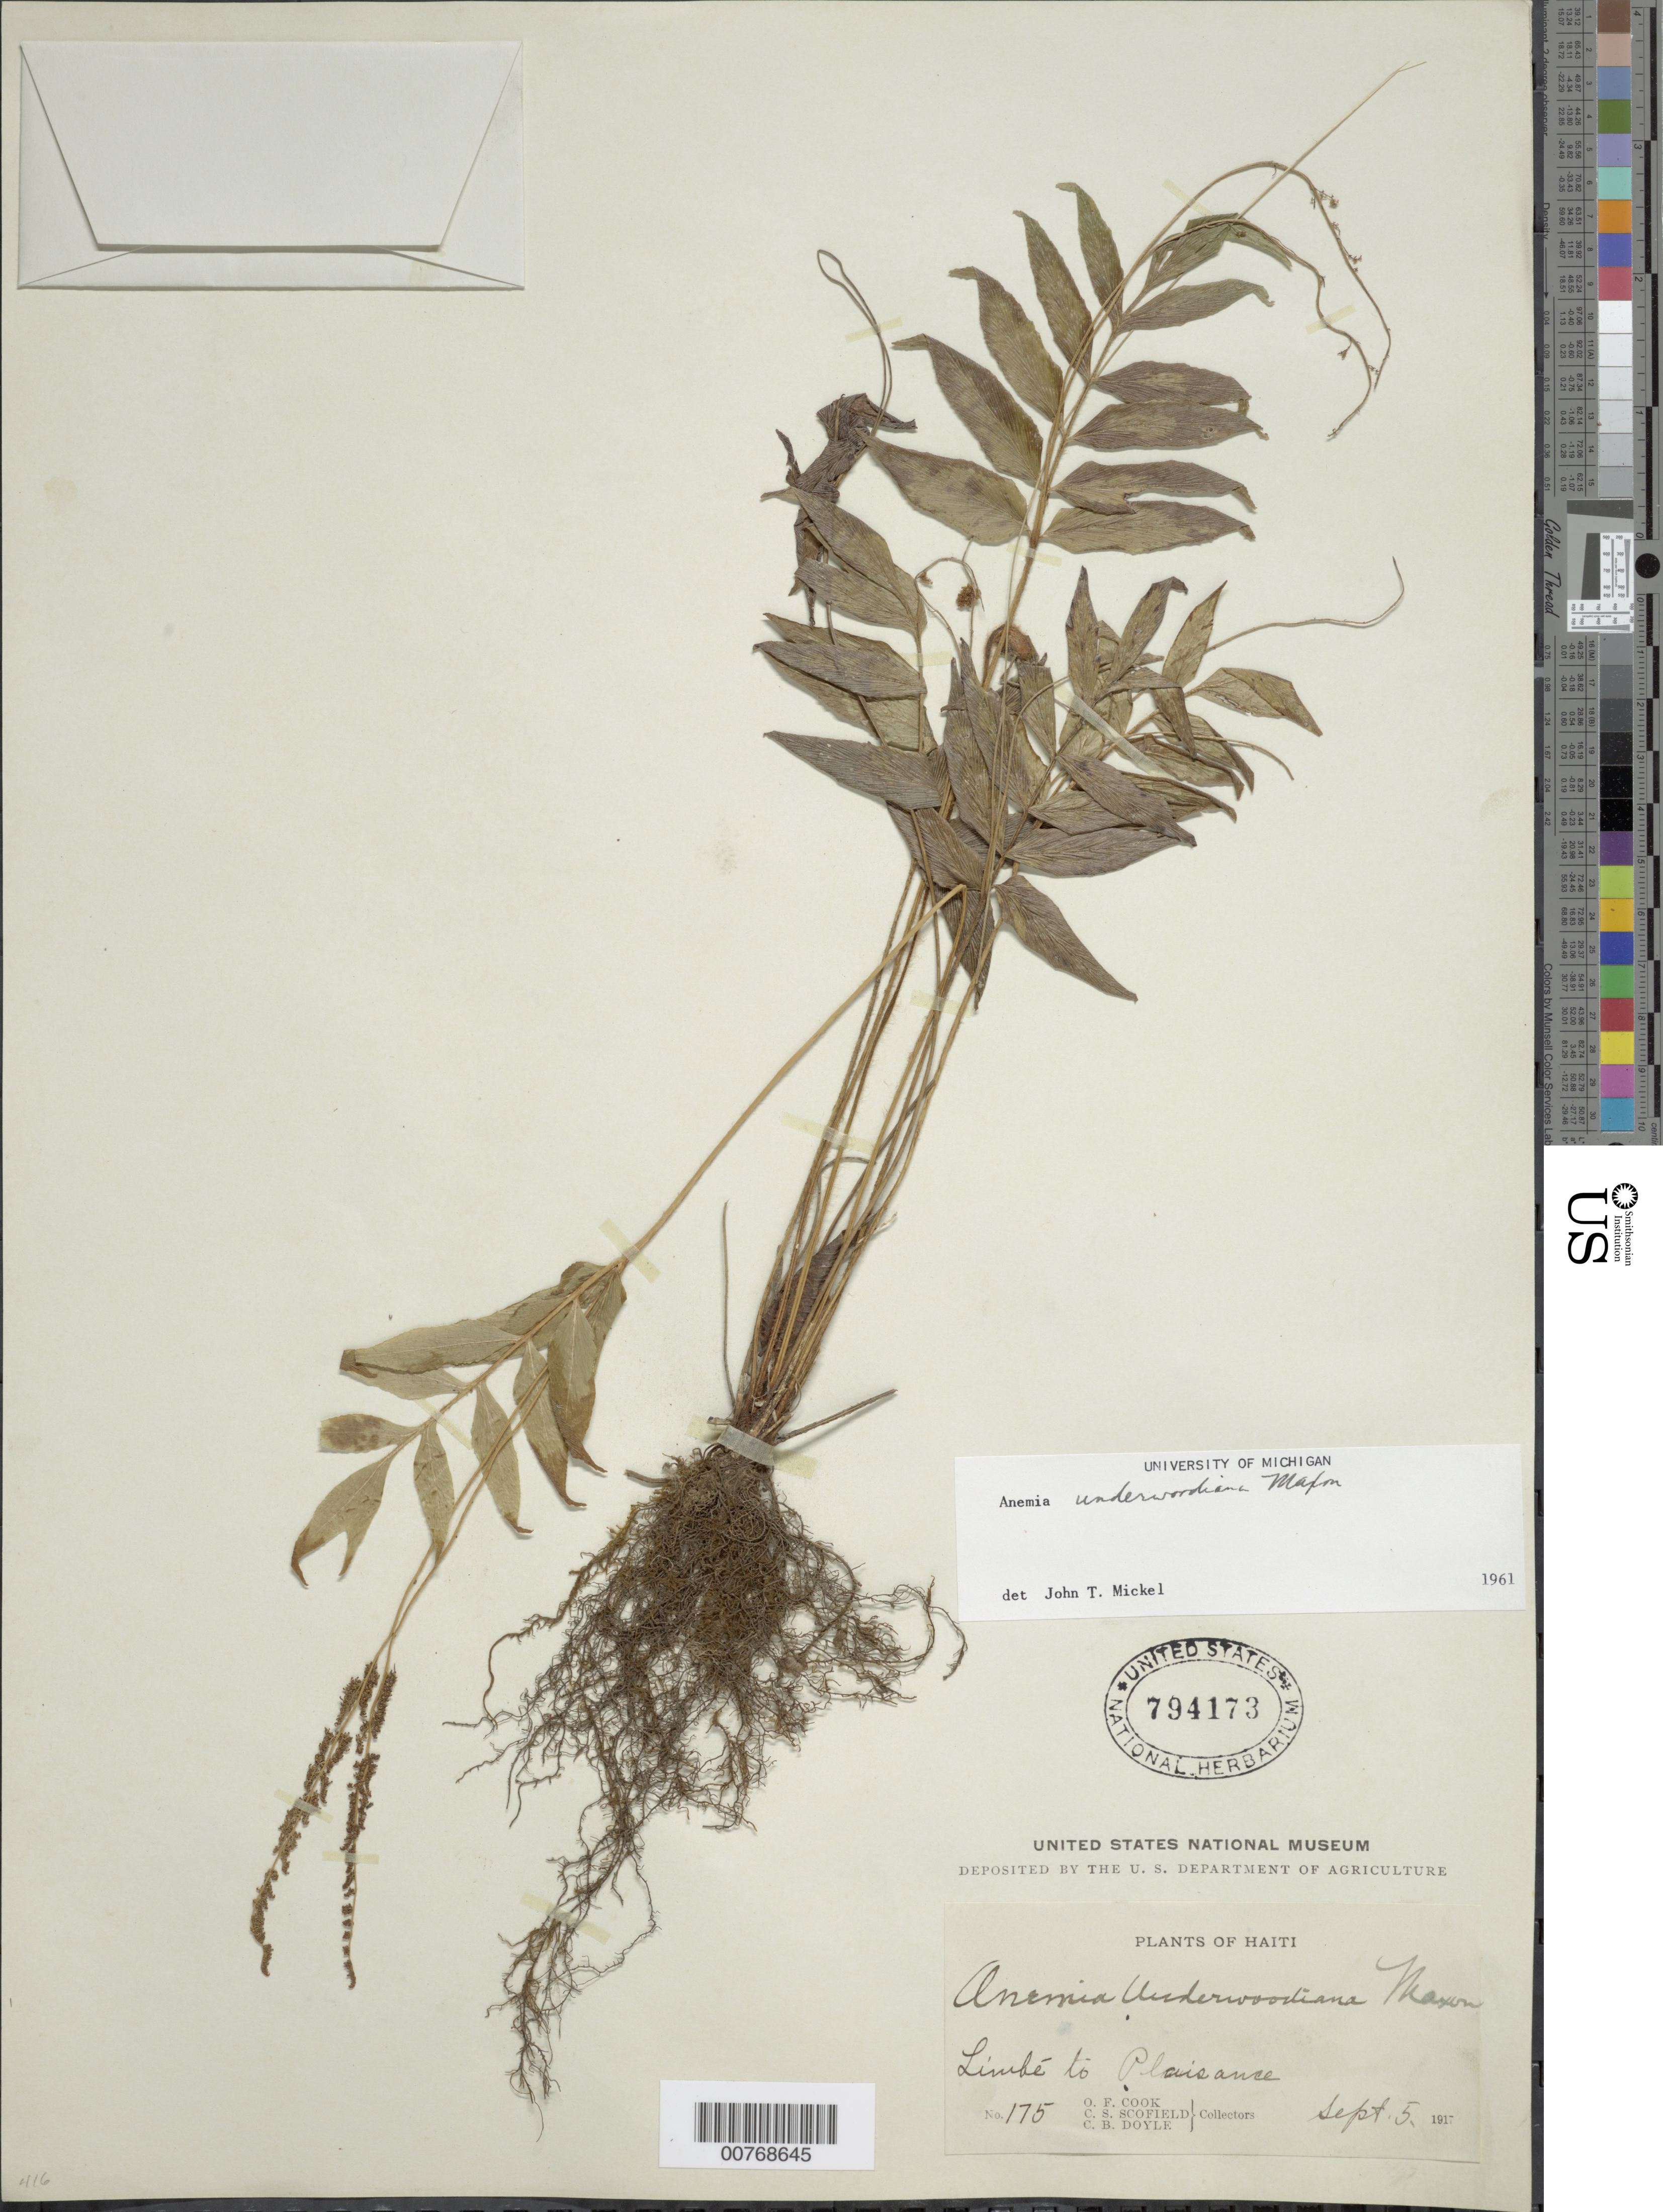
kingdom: Plantae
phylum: Tracheophyta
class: Polypodiopsida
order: Schizaeales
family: Anemiaceae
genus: Anemia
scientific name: Anemia underwoodiana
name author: Maxon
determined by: Mickel, J. T., (NY), New York Botanical Garden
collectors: O. F. Cook, C. Scofield & C. Doyle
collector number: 175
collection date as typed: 05 Sep 1917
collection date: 1917-09-05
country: Haiti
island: Hispaniola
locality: Limbé to Plaisance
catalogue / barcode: US 794173